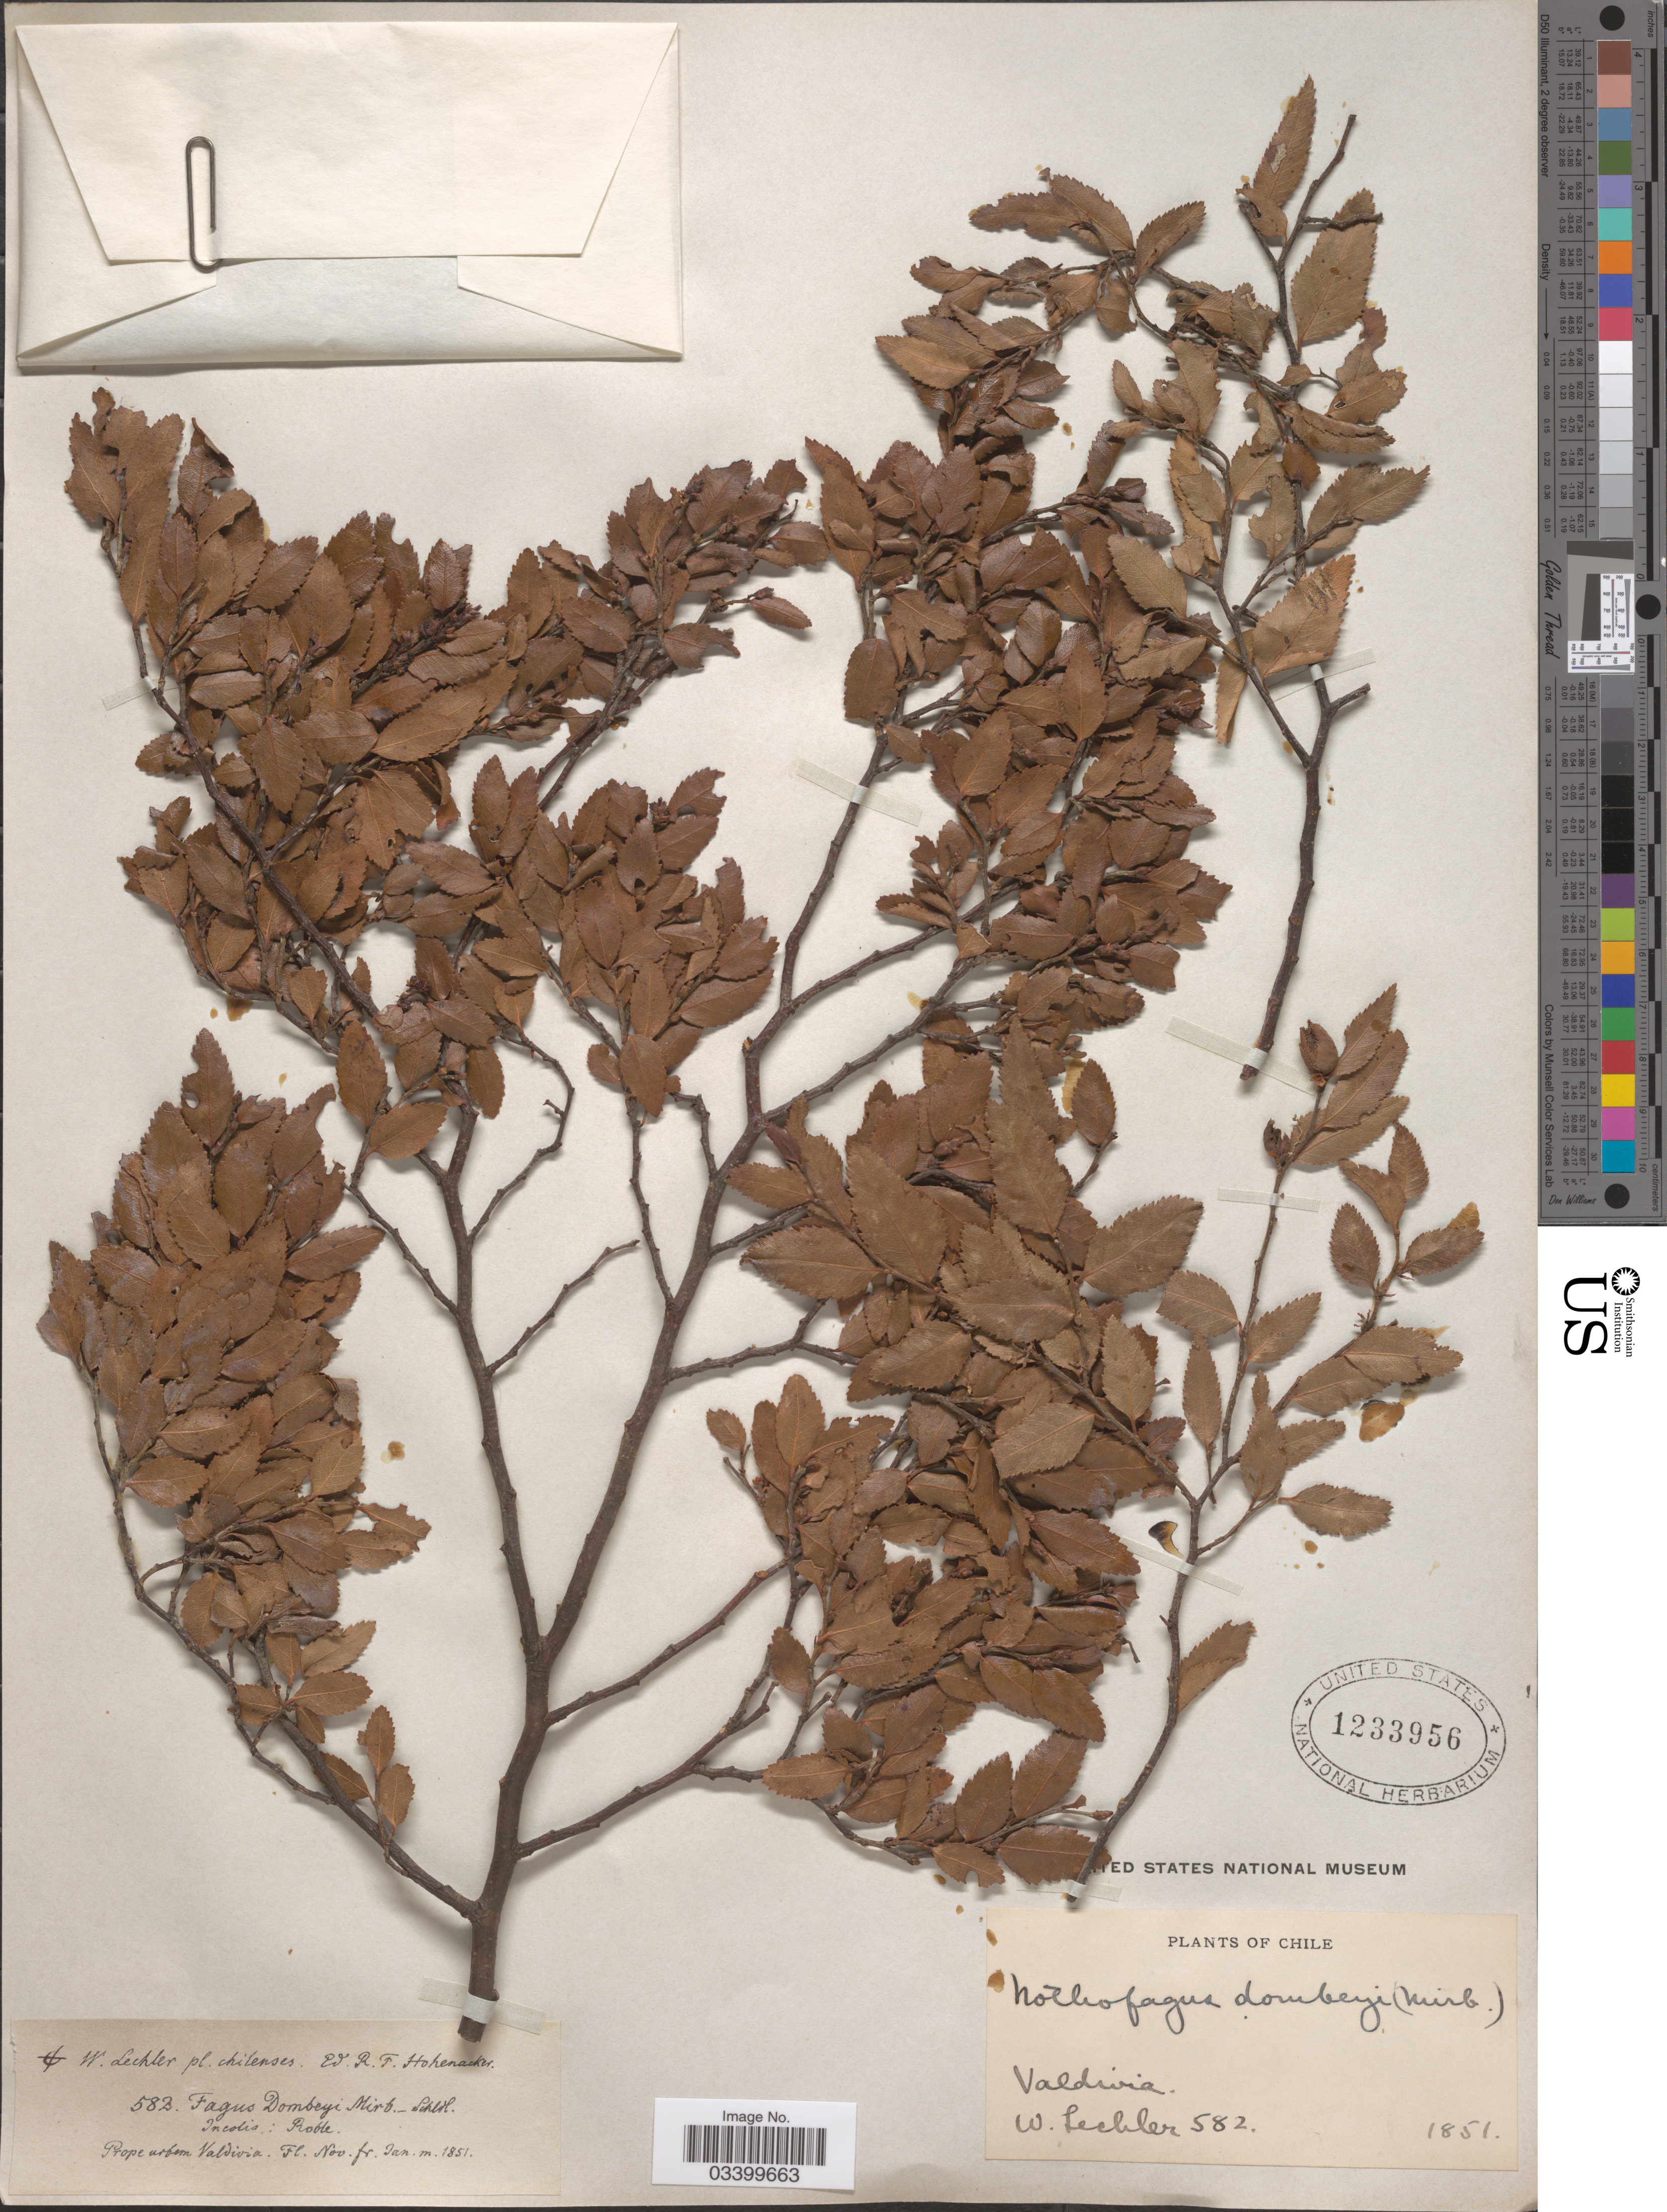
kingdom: Plantae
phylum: Tracheophyta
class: Magnoliopsida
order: Fagales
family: Nothofagaceae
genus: Nothofagus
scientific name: Nothofagus dombeyi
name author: (Mirb.) Oerst.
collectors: W. Lechler & R. F. Hohenacker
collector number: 583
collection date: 1851-01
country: Chile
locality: Valdivia.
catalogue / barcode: US 1233956